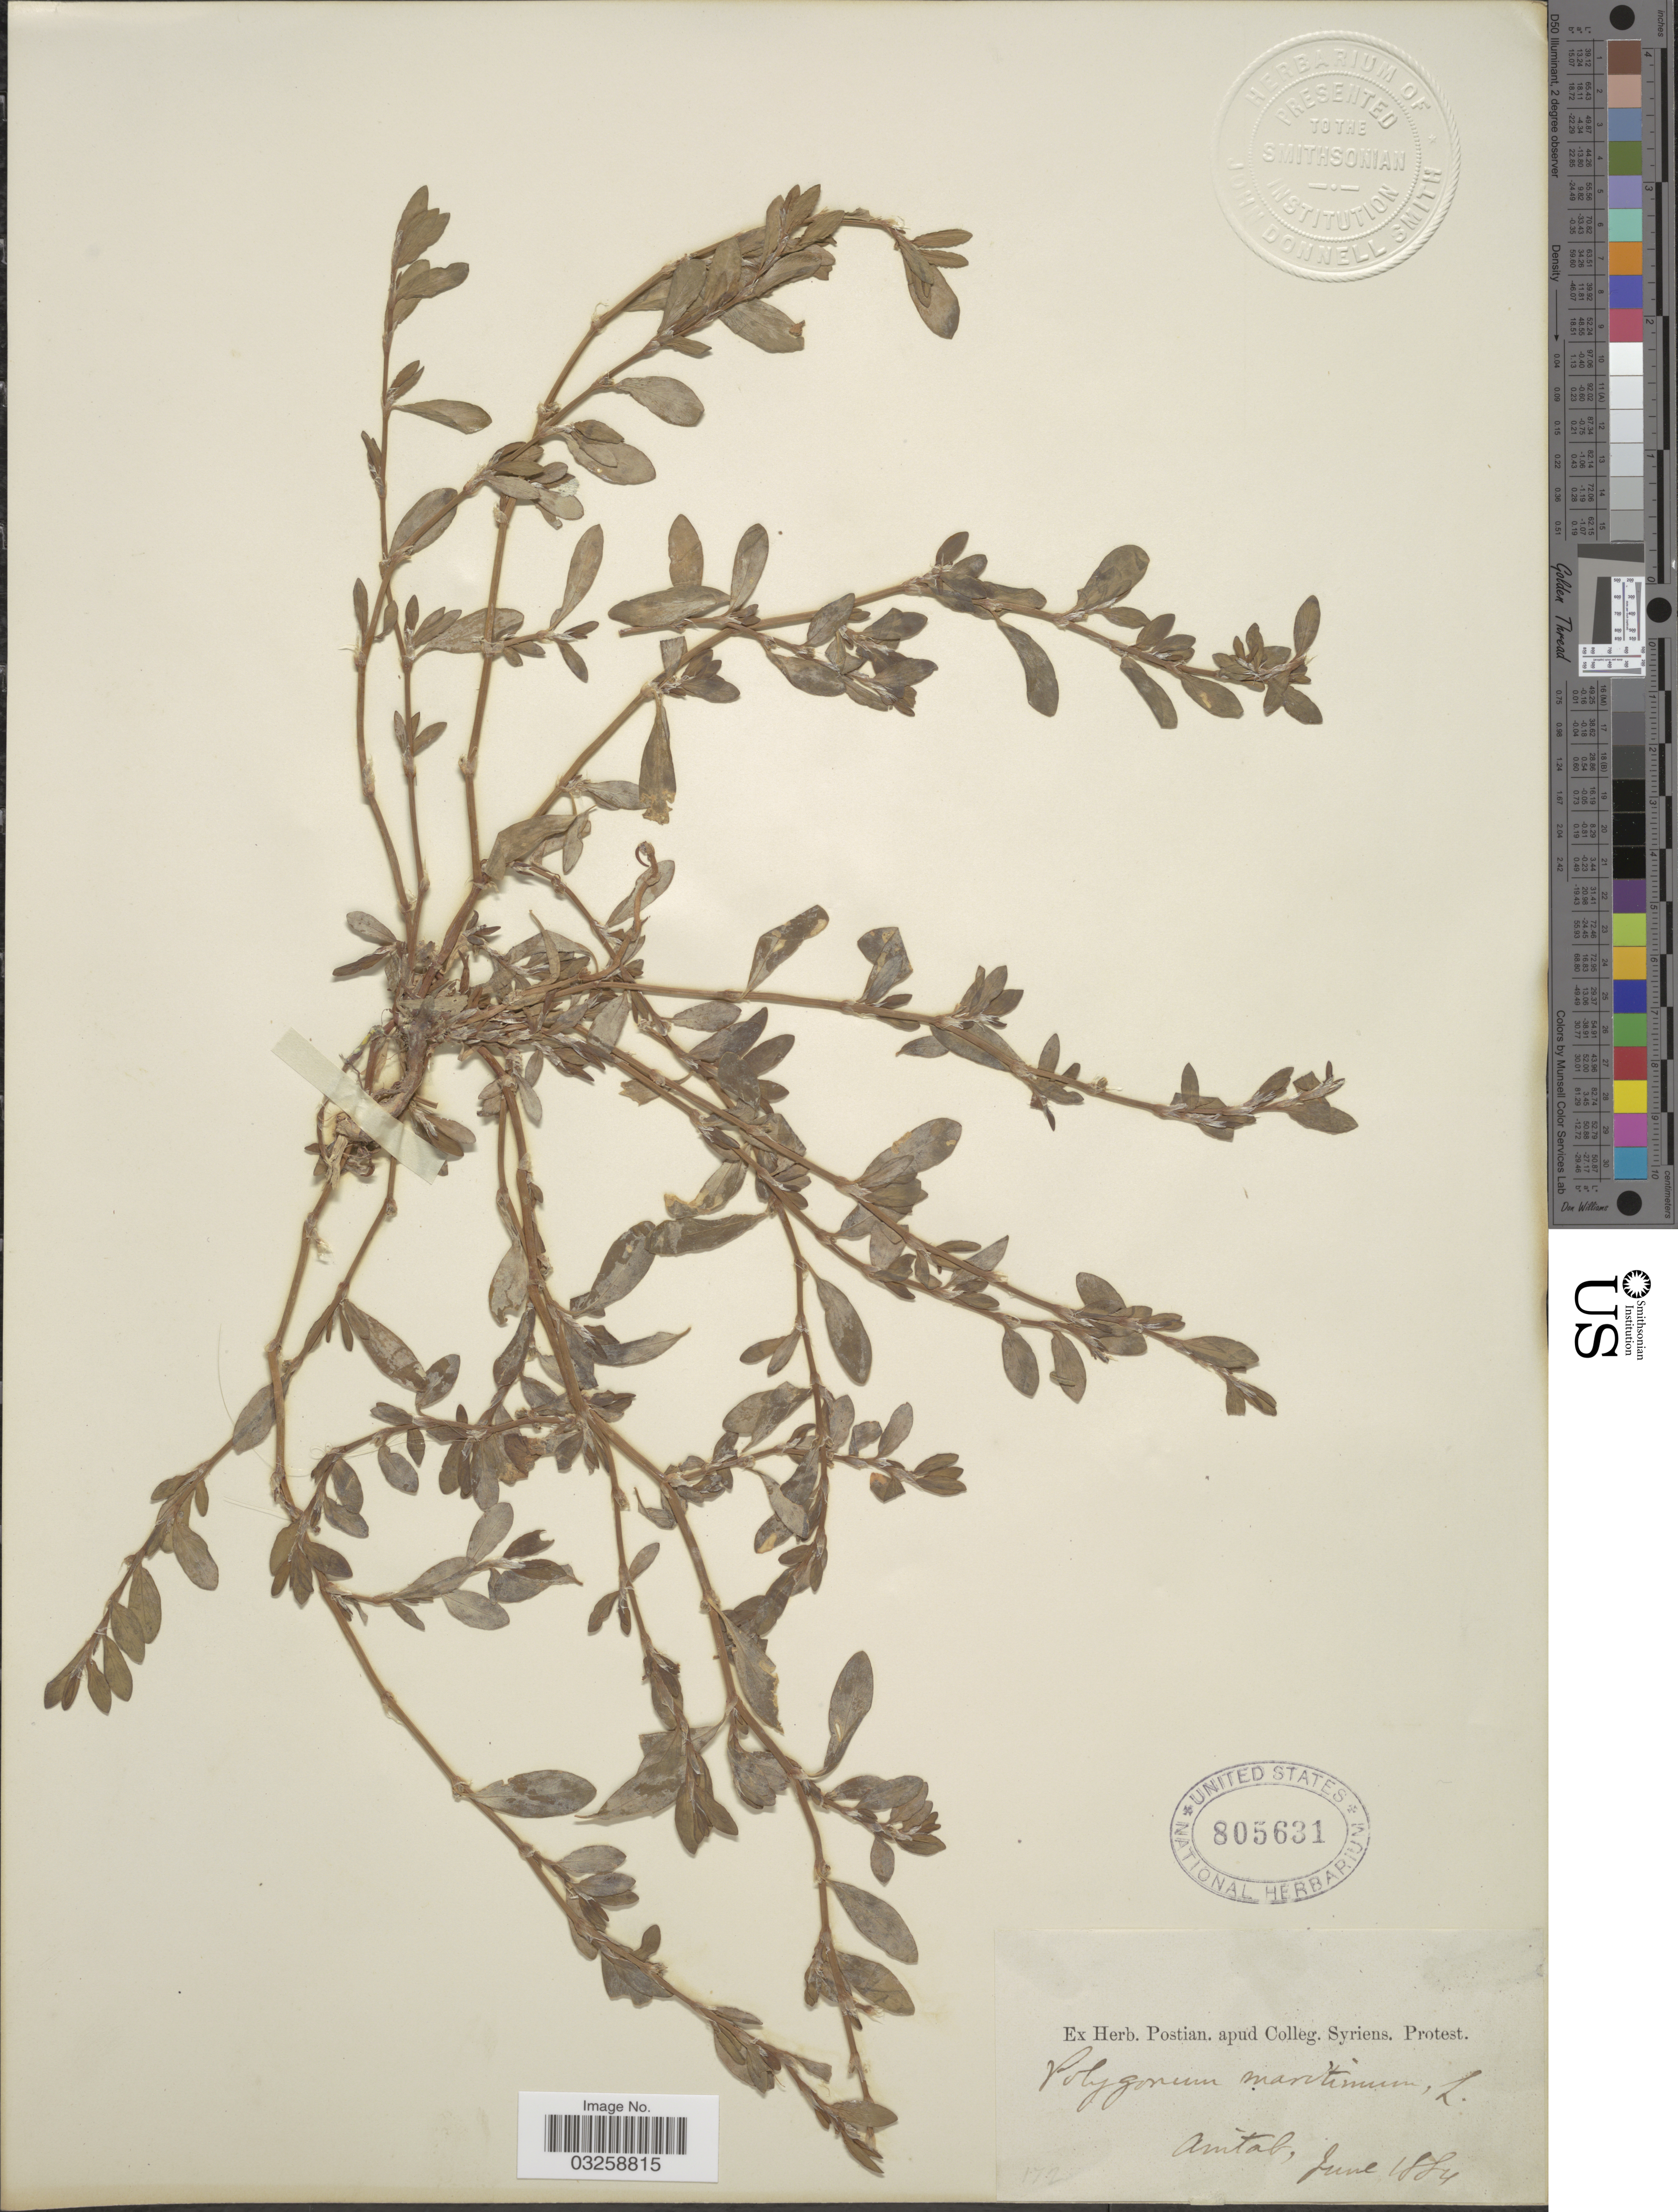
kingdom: Plantae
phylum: Tracheophyta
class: Magnoliopsida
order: Caryophyllales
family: Polygonaceae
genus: Polygonum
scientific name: Polygonum maritimum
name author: L.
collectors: ex herb. Postian. apud Colleg. Syriens. Protest. USE "Fannie P. A. Shepard" (10308853) AS PRIMARY COLLECTOR INSTEAD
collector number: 172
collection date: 1884-06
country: Turkey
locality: Aintab.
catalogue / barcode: US 805631